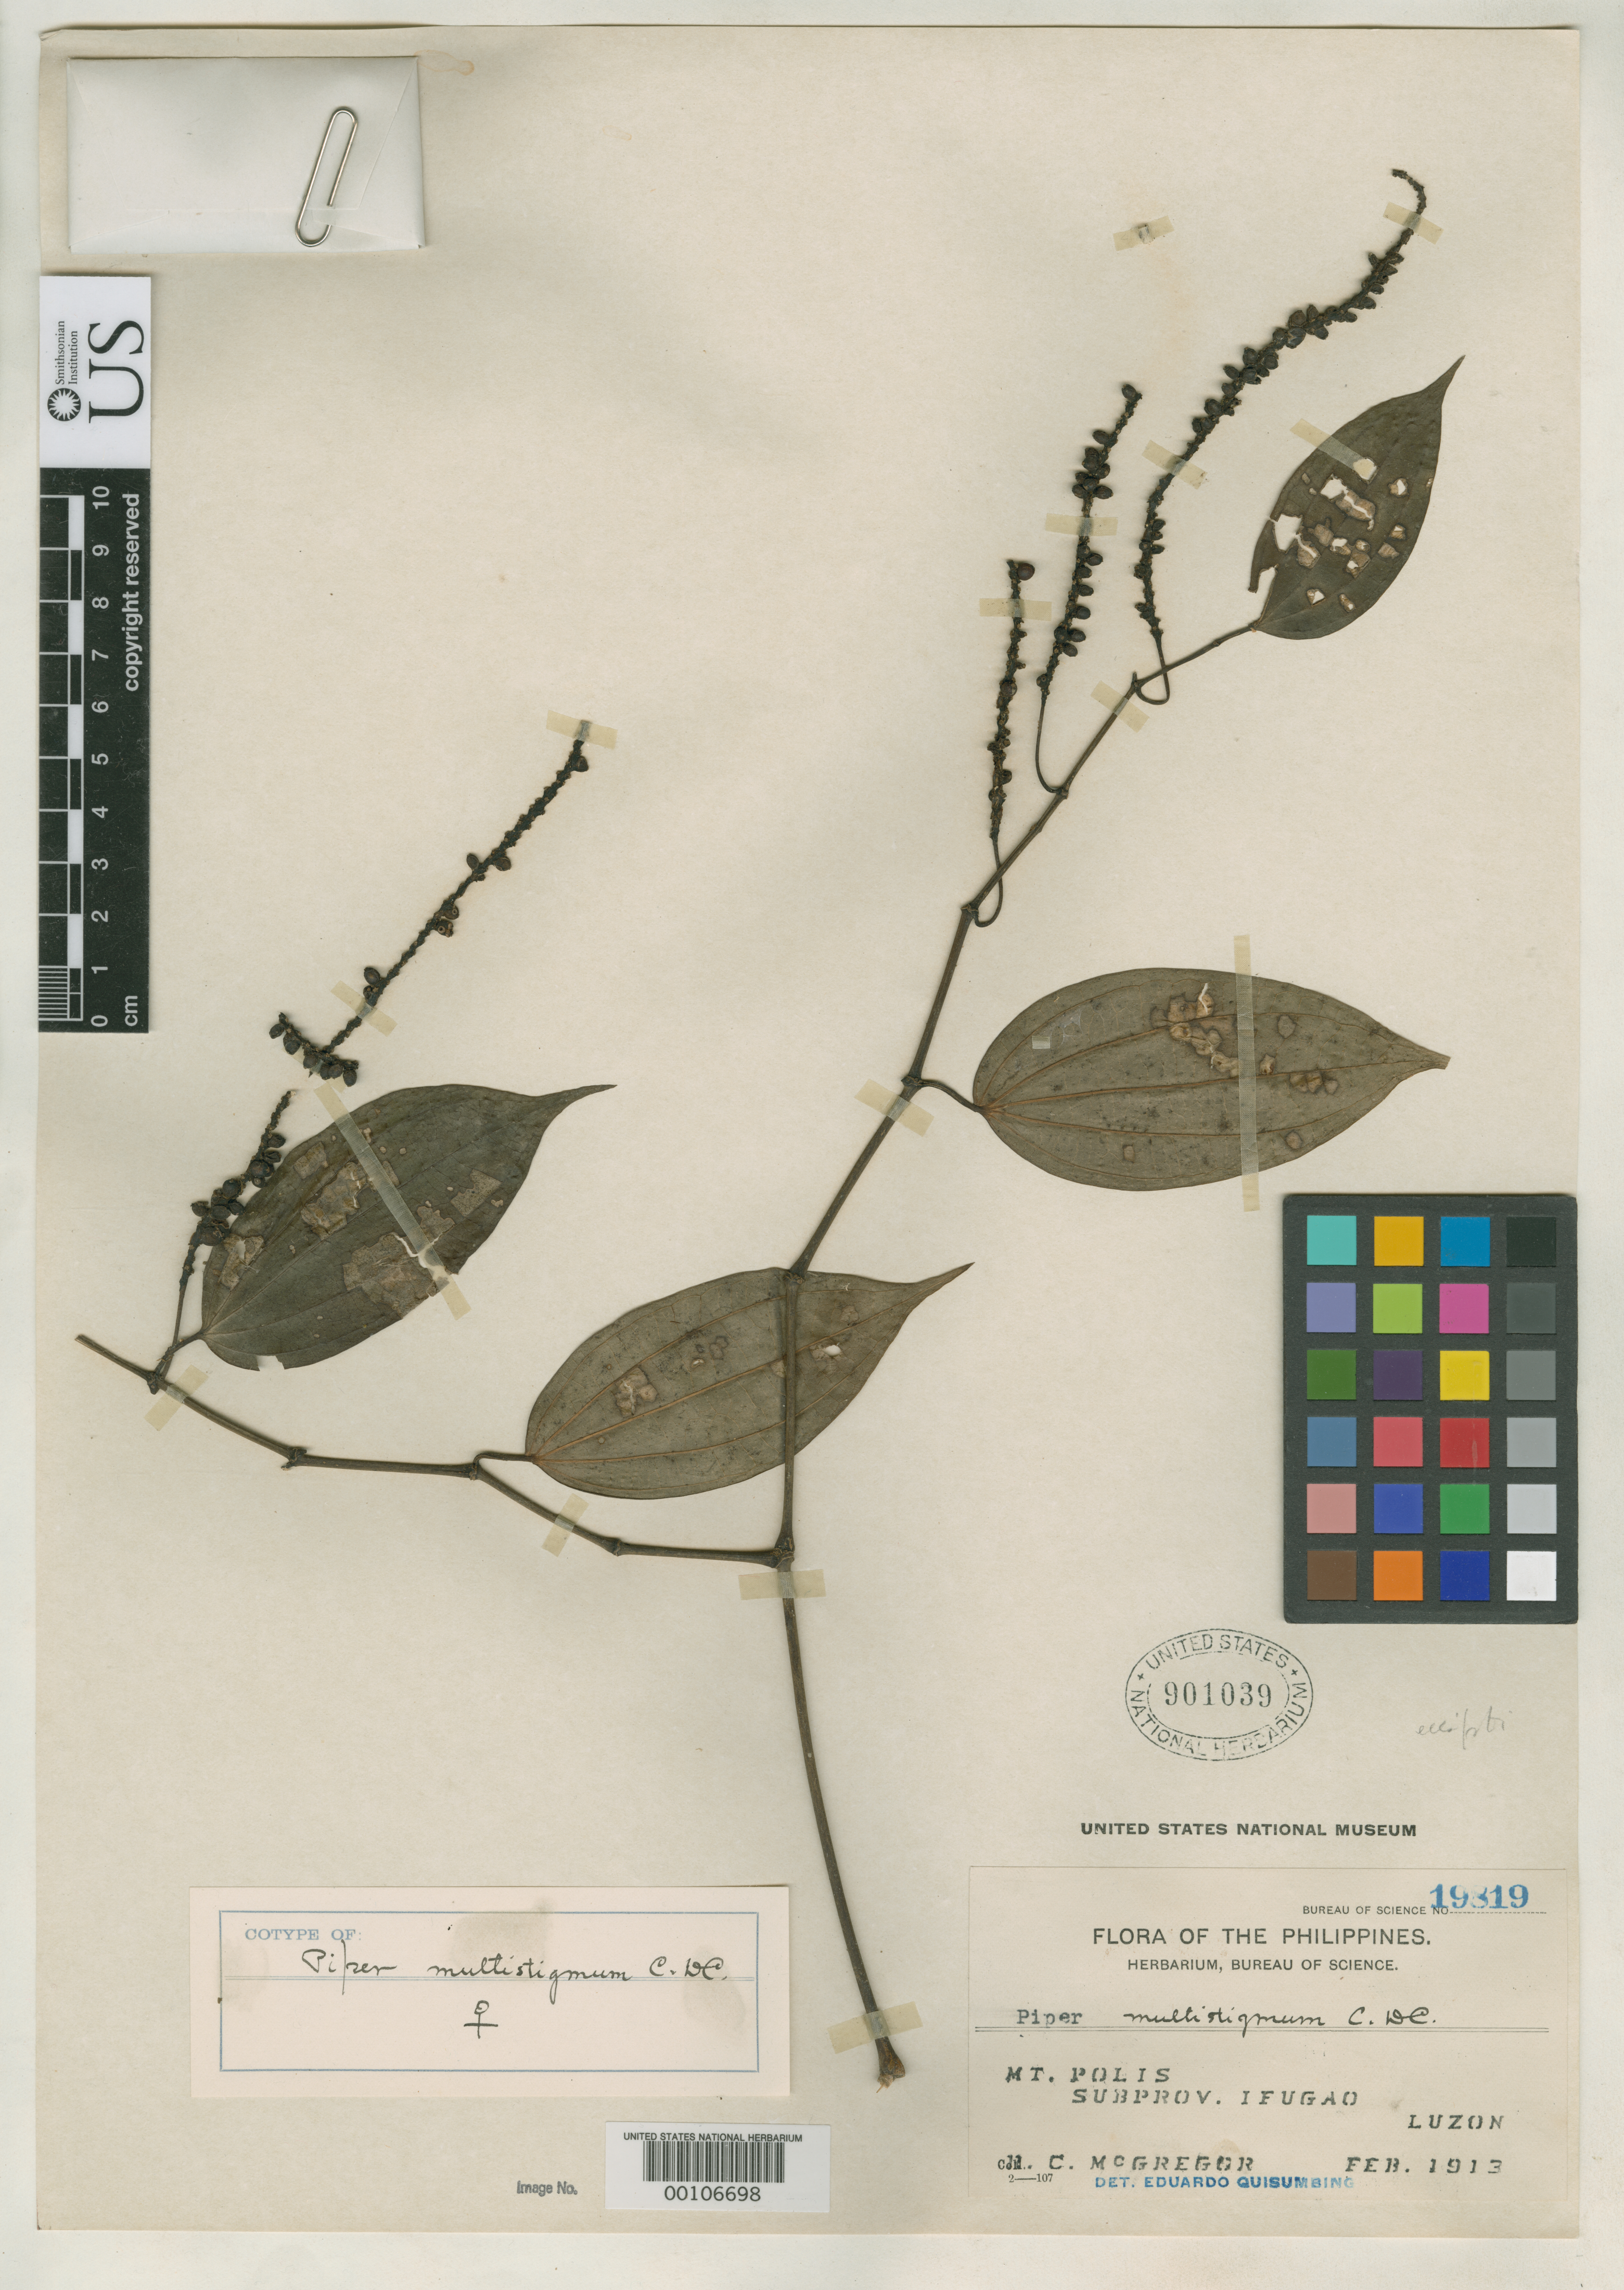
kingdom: Plantae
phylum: Tracheophyta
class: Magnoliopsida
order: Piperales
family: Piperaceae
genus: Piper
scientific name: Piper multistigmum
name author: C. DC.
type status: Isotype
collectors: R. C. McGregor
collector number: Bur. Sci. 19819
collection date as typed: Feb 1913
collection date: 1913-02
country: Philippines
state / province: Cordillera (Administrative Region)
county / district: Ifugao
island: Luzon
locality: Mount Polis.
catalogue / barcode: US 901039